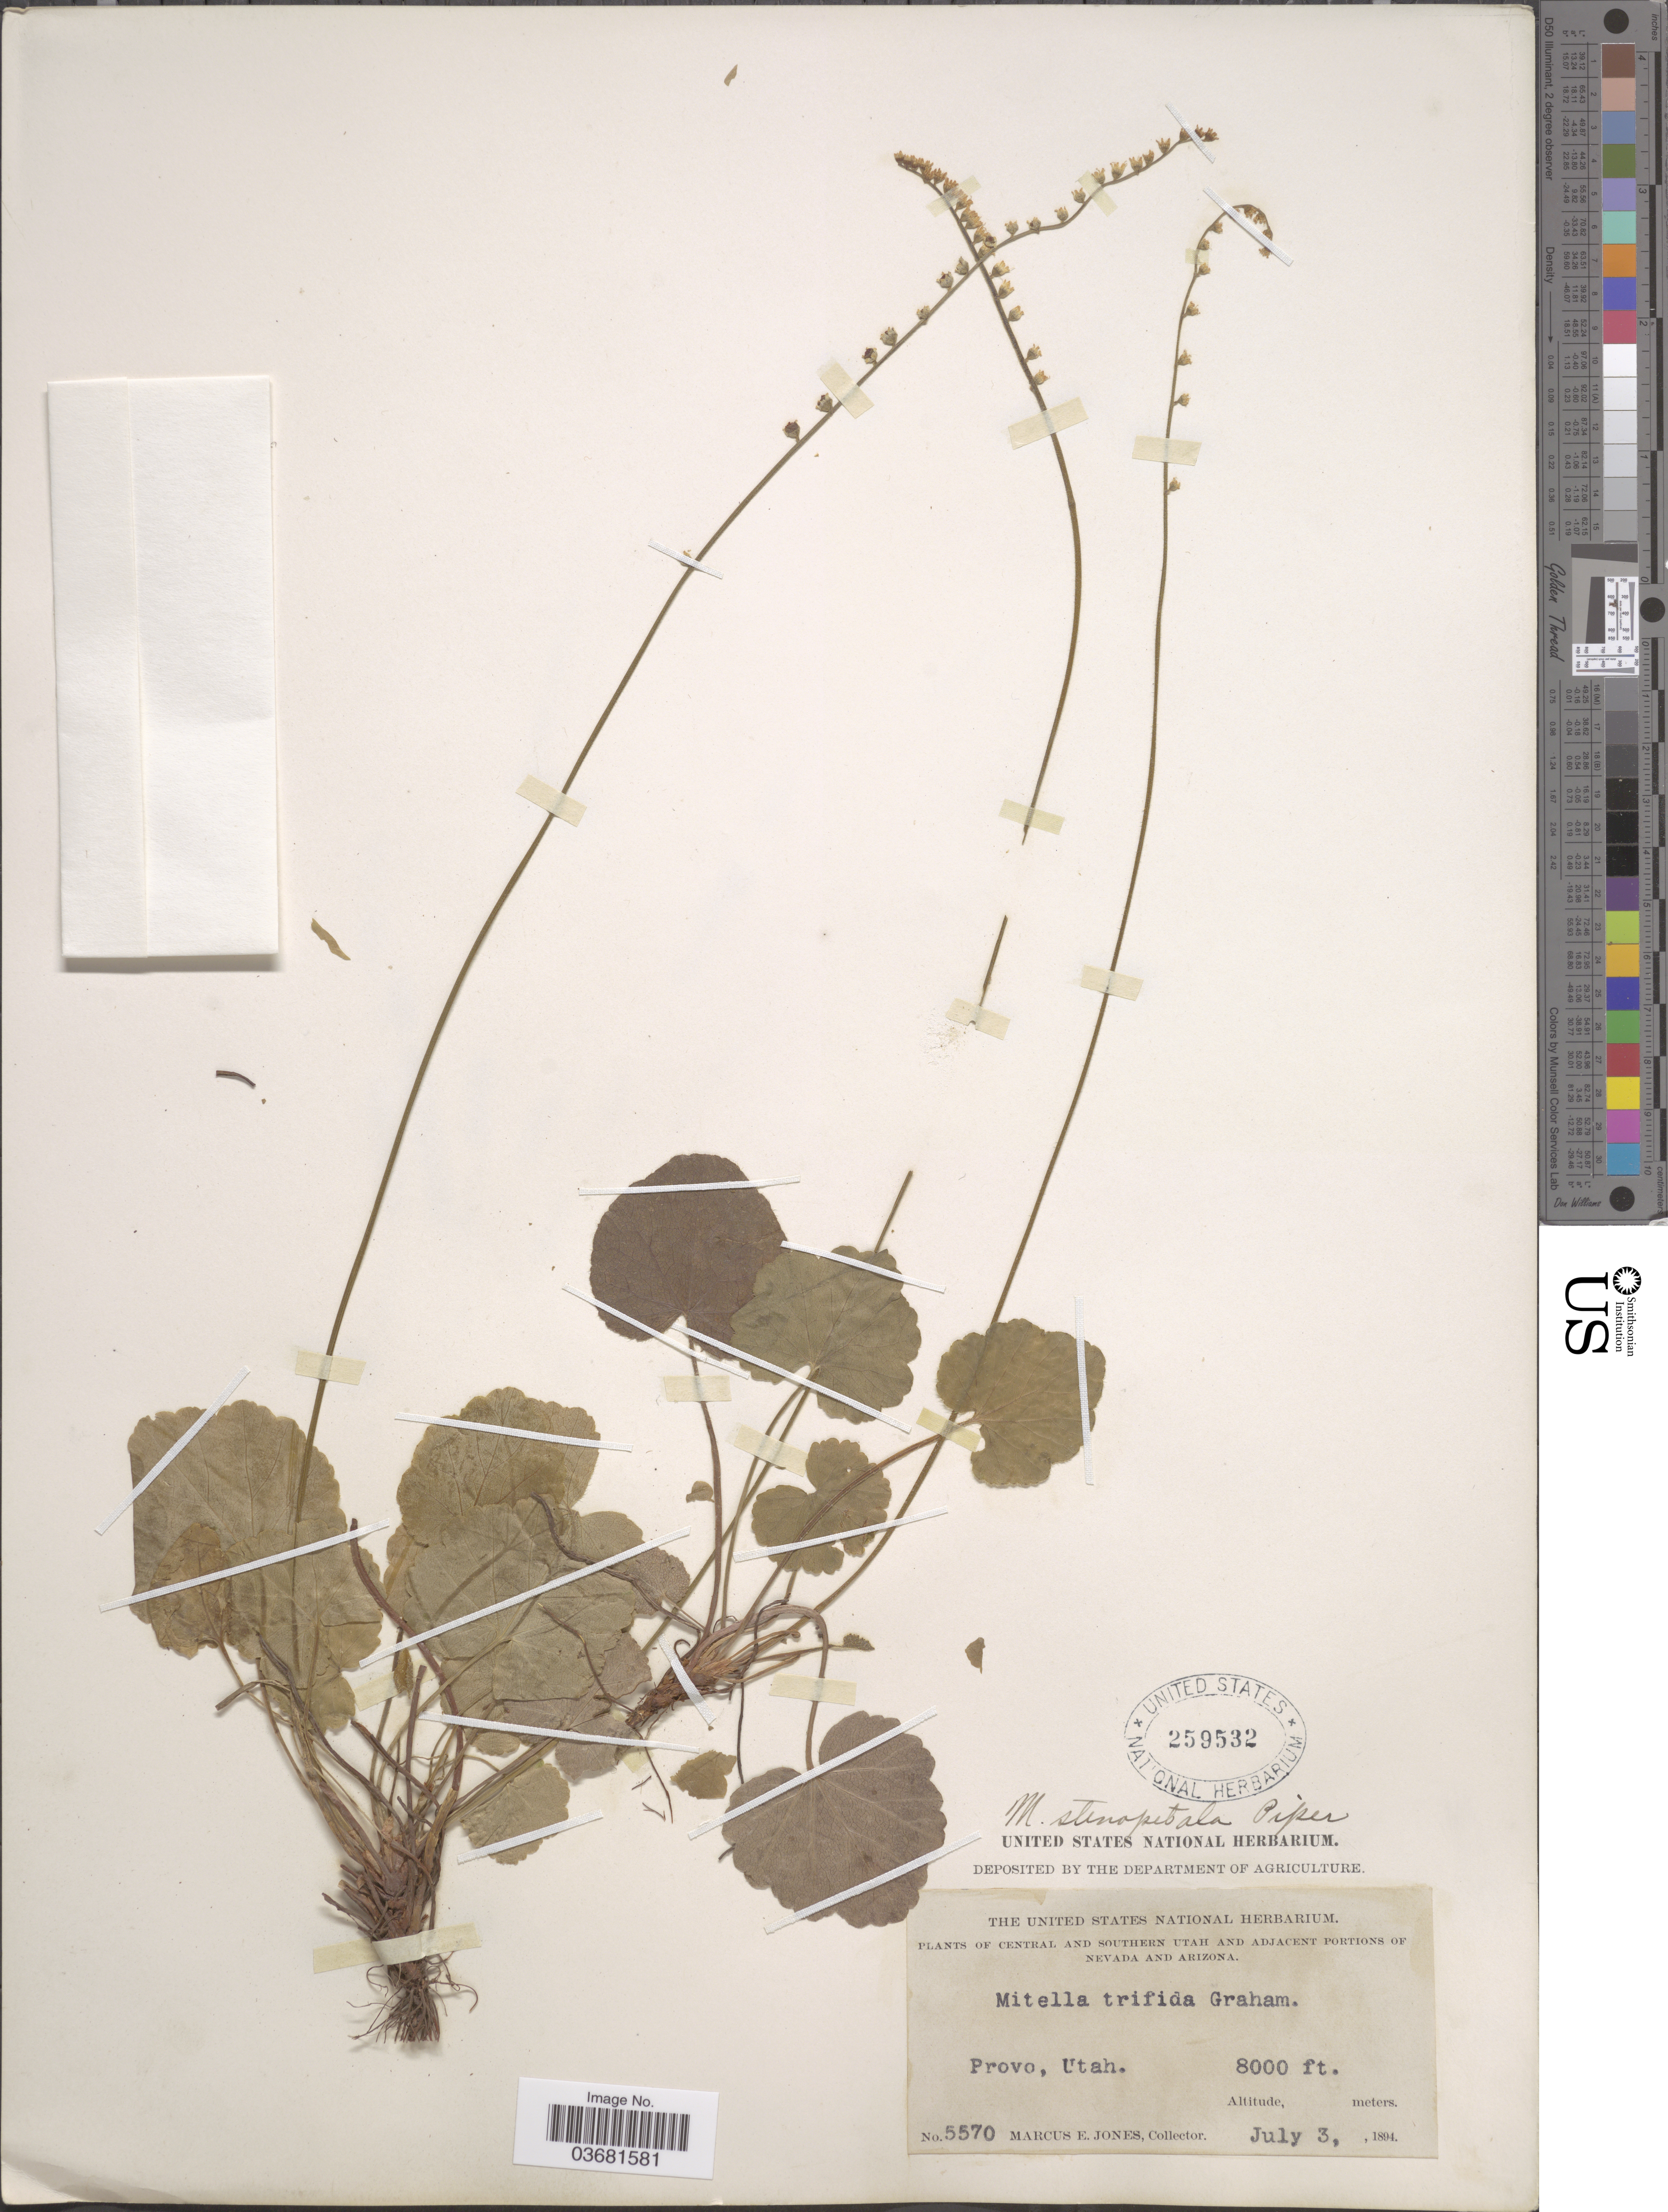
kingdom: Plantae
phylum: Tracheophyta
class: Magnoliopsida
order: Saxifragales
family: Saxifragaceae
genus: Mitella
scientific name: Mitella stenopetala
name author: Piper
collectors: M. E. Jones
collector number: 5570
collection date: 1894-07-03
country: United States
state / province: Utah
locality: Central and Southern Utah and Adjacent portions of Nevada and Arizona. Provo.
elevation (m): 2438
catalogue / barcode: US 259532